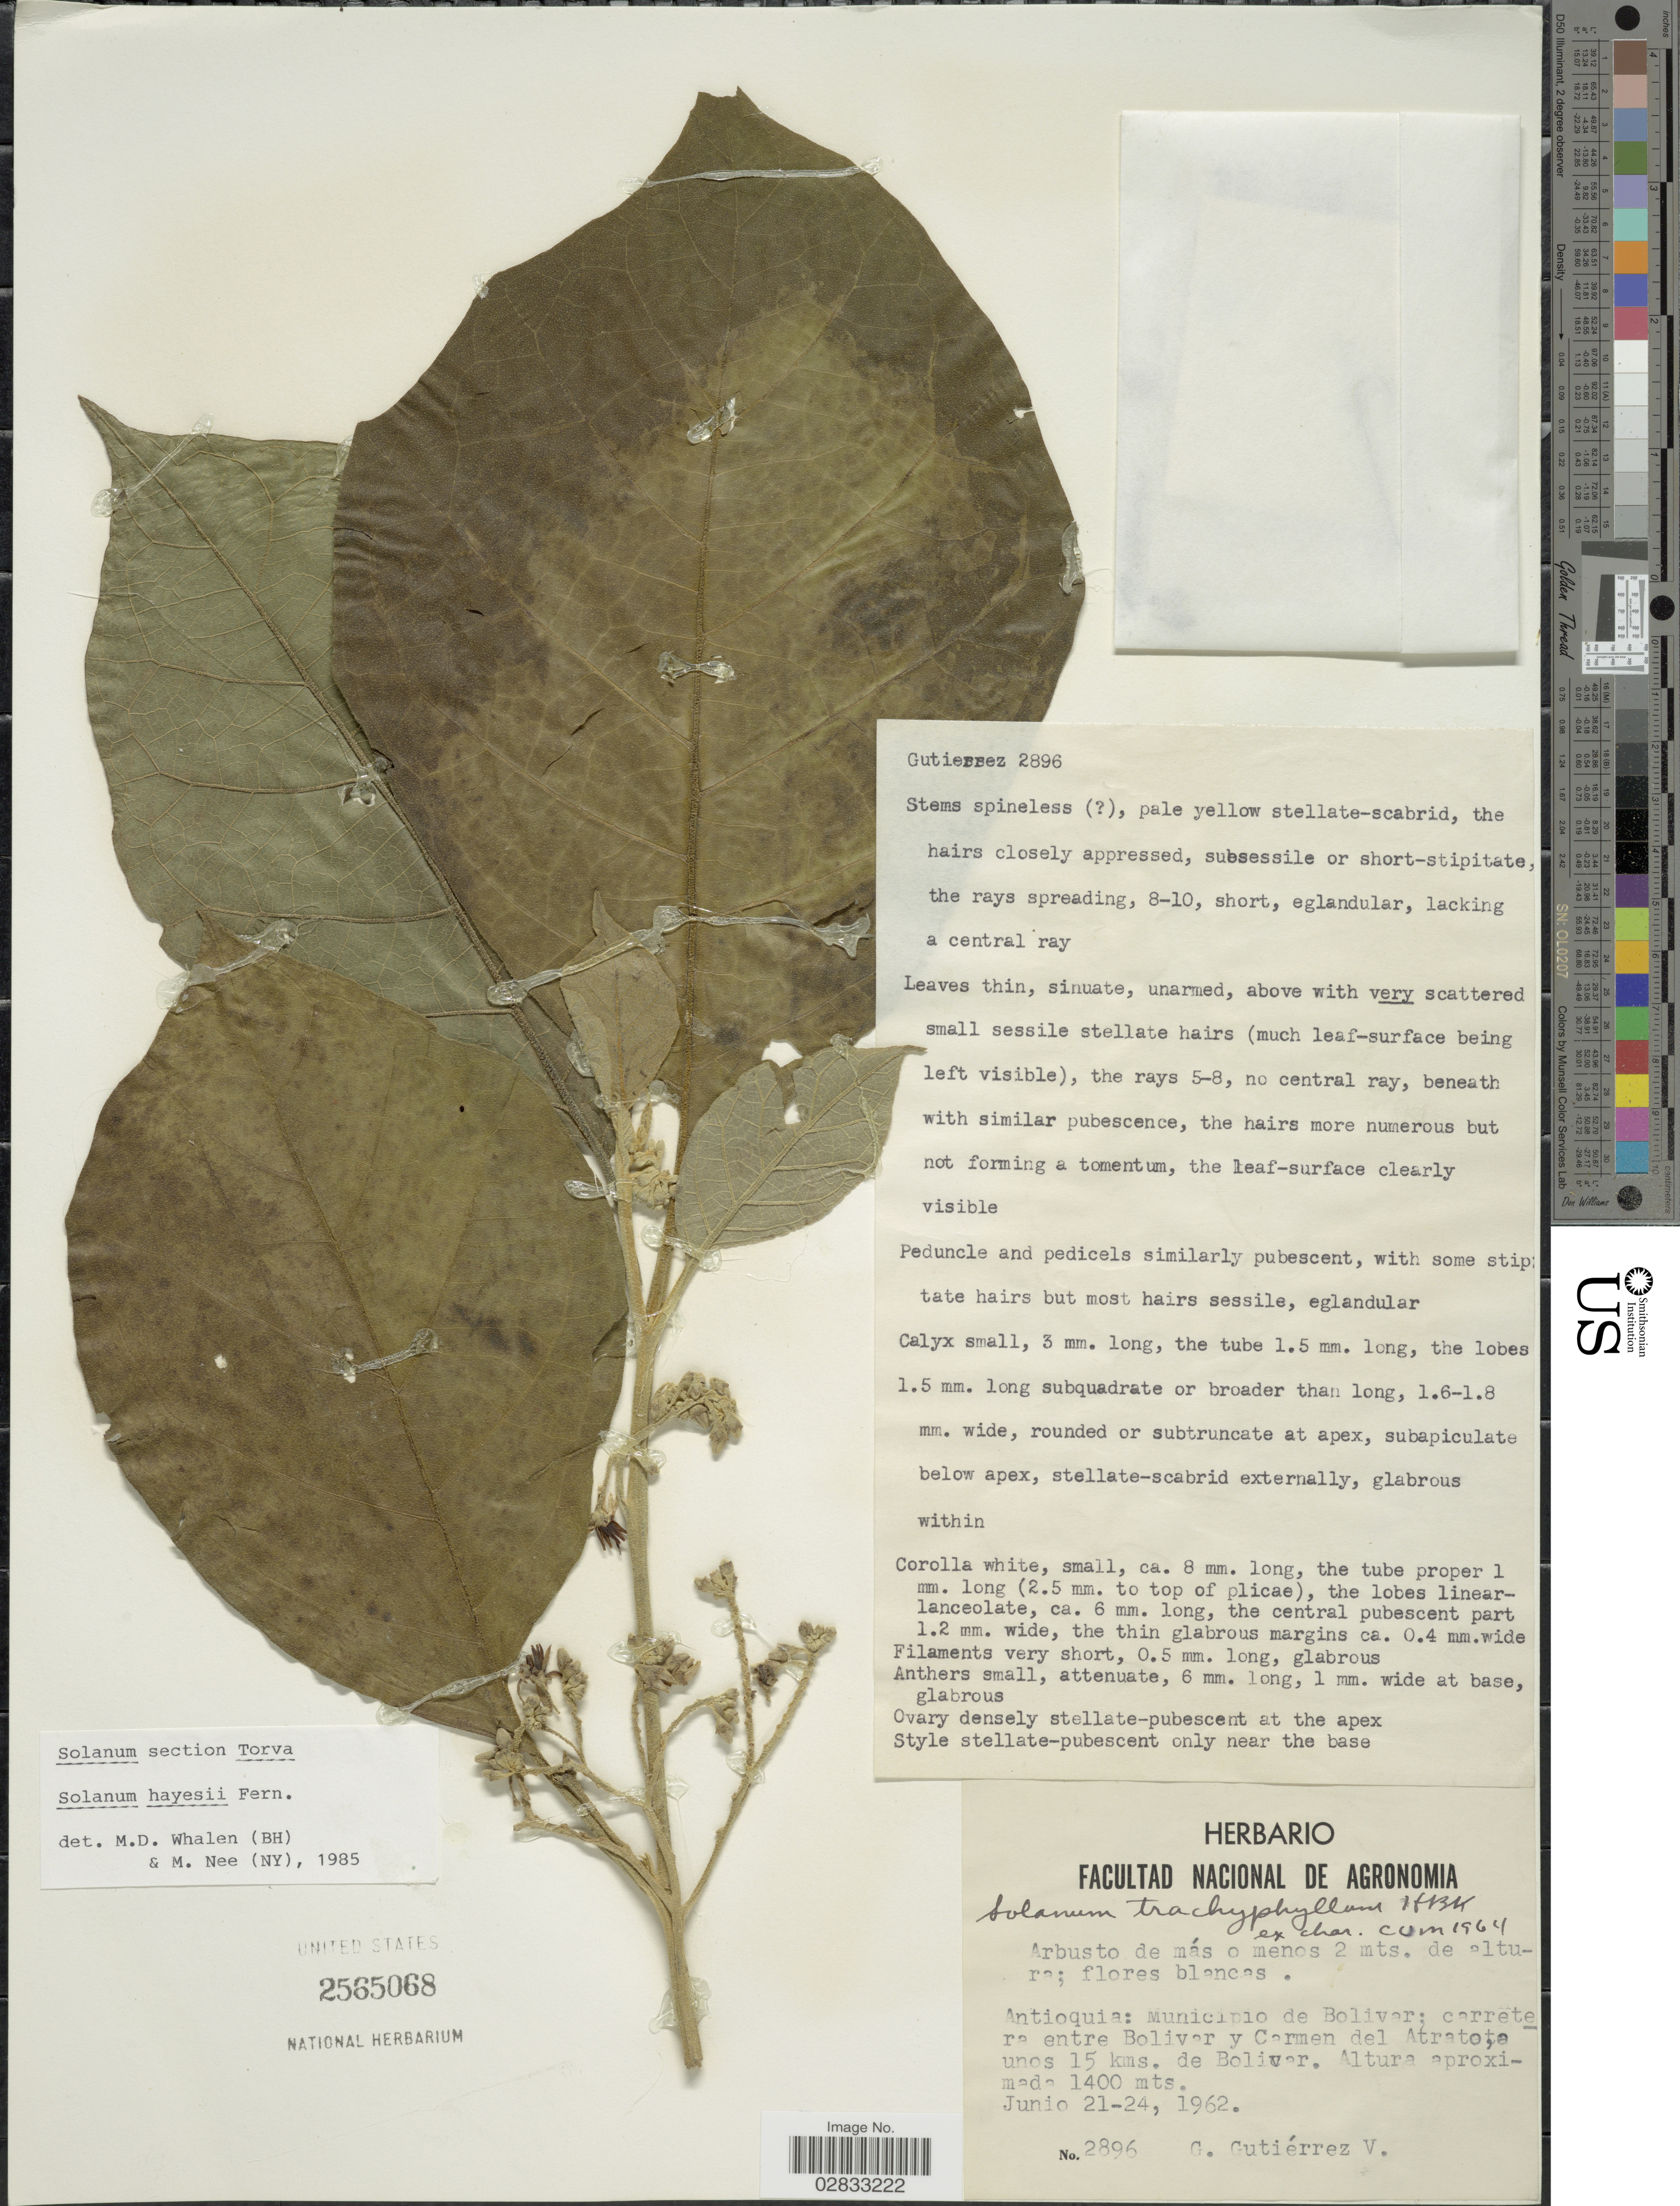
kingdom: Plantae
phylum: Tracheophyta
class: Magnoliopsida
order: Solanales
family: Solanaceae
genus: Solanum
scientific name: Solanum hayesii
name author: Fernald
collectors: G. Gutiérrez V.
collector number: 2896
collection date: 1962-06-21/1962-06-24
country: Colombia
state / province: Antioquia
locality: Municipio de Bolivar; carrertera entre Bolivar y Carmen del Atratota unos 15 kms. de Bolivar.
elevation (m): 1400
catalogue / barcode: US 2565068